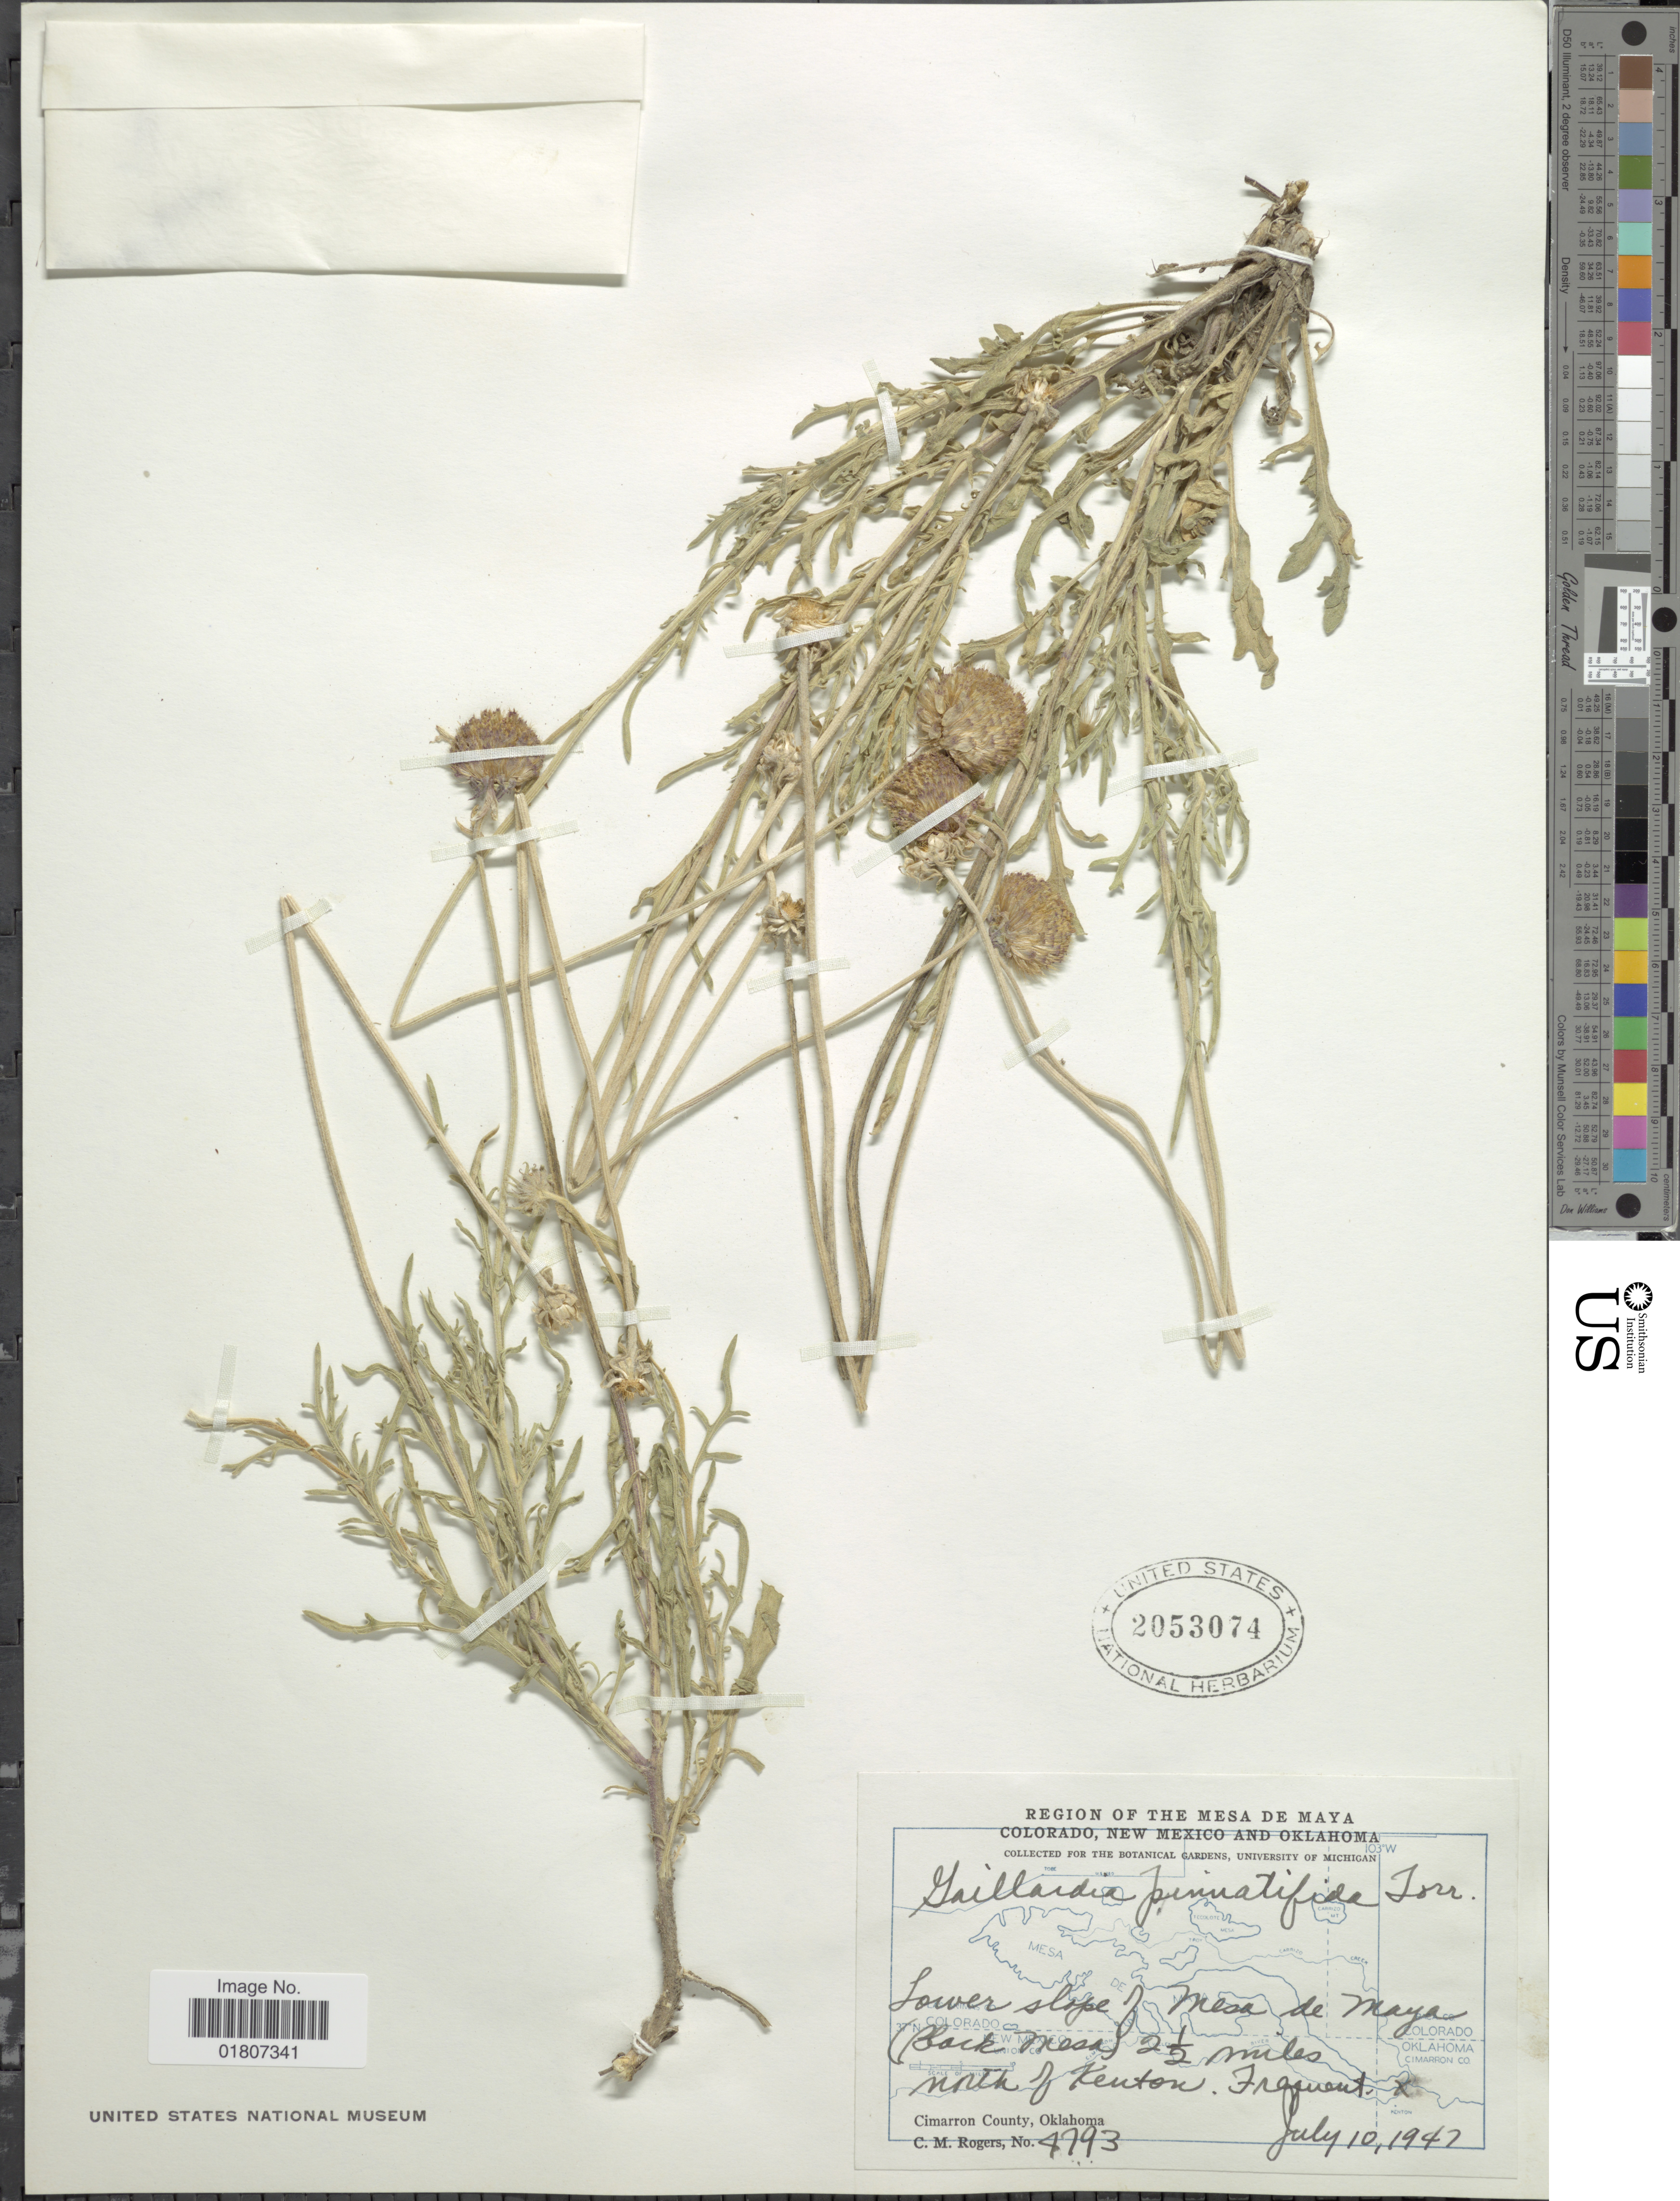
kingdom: Plantae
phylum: Tracheophyta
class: Magnoliopsida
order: Asterales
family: Asteraceae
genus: Gaillardia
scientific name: Gaillardia pinnatifida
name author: Torr.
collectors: C. M. Rogers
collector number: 4793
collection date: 1947-07-10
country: United States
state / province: Oklahoma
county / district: Cimarron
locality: Lower slope of Mesa de Maya (Black Mesa). 2 ½ miles north of Kenton, Cimarron County.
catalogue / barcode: US 2053074